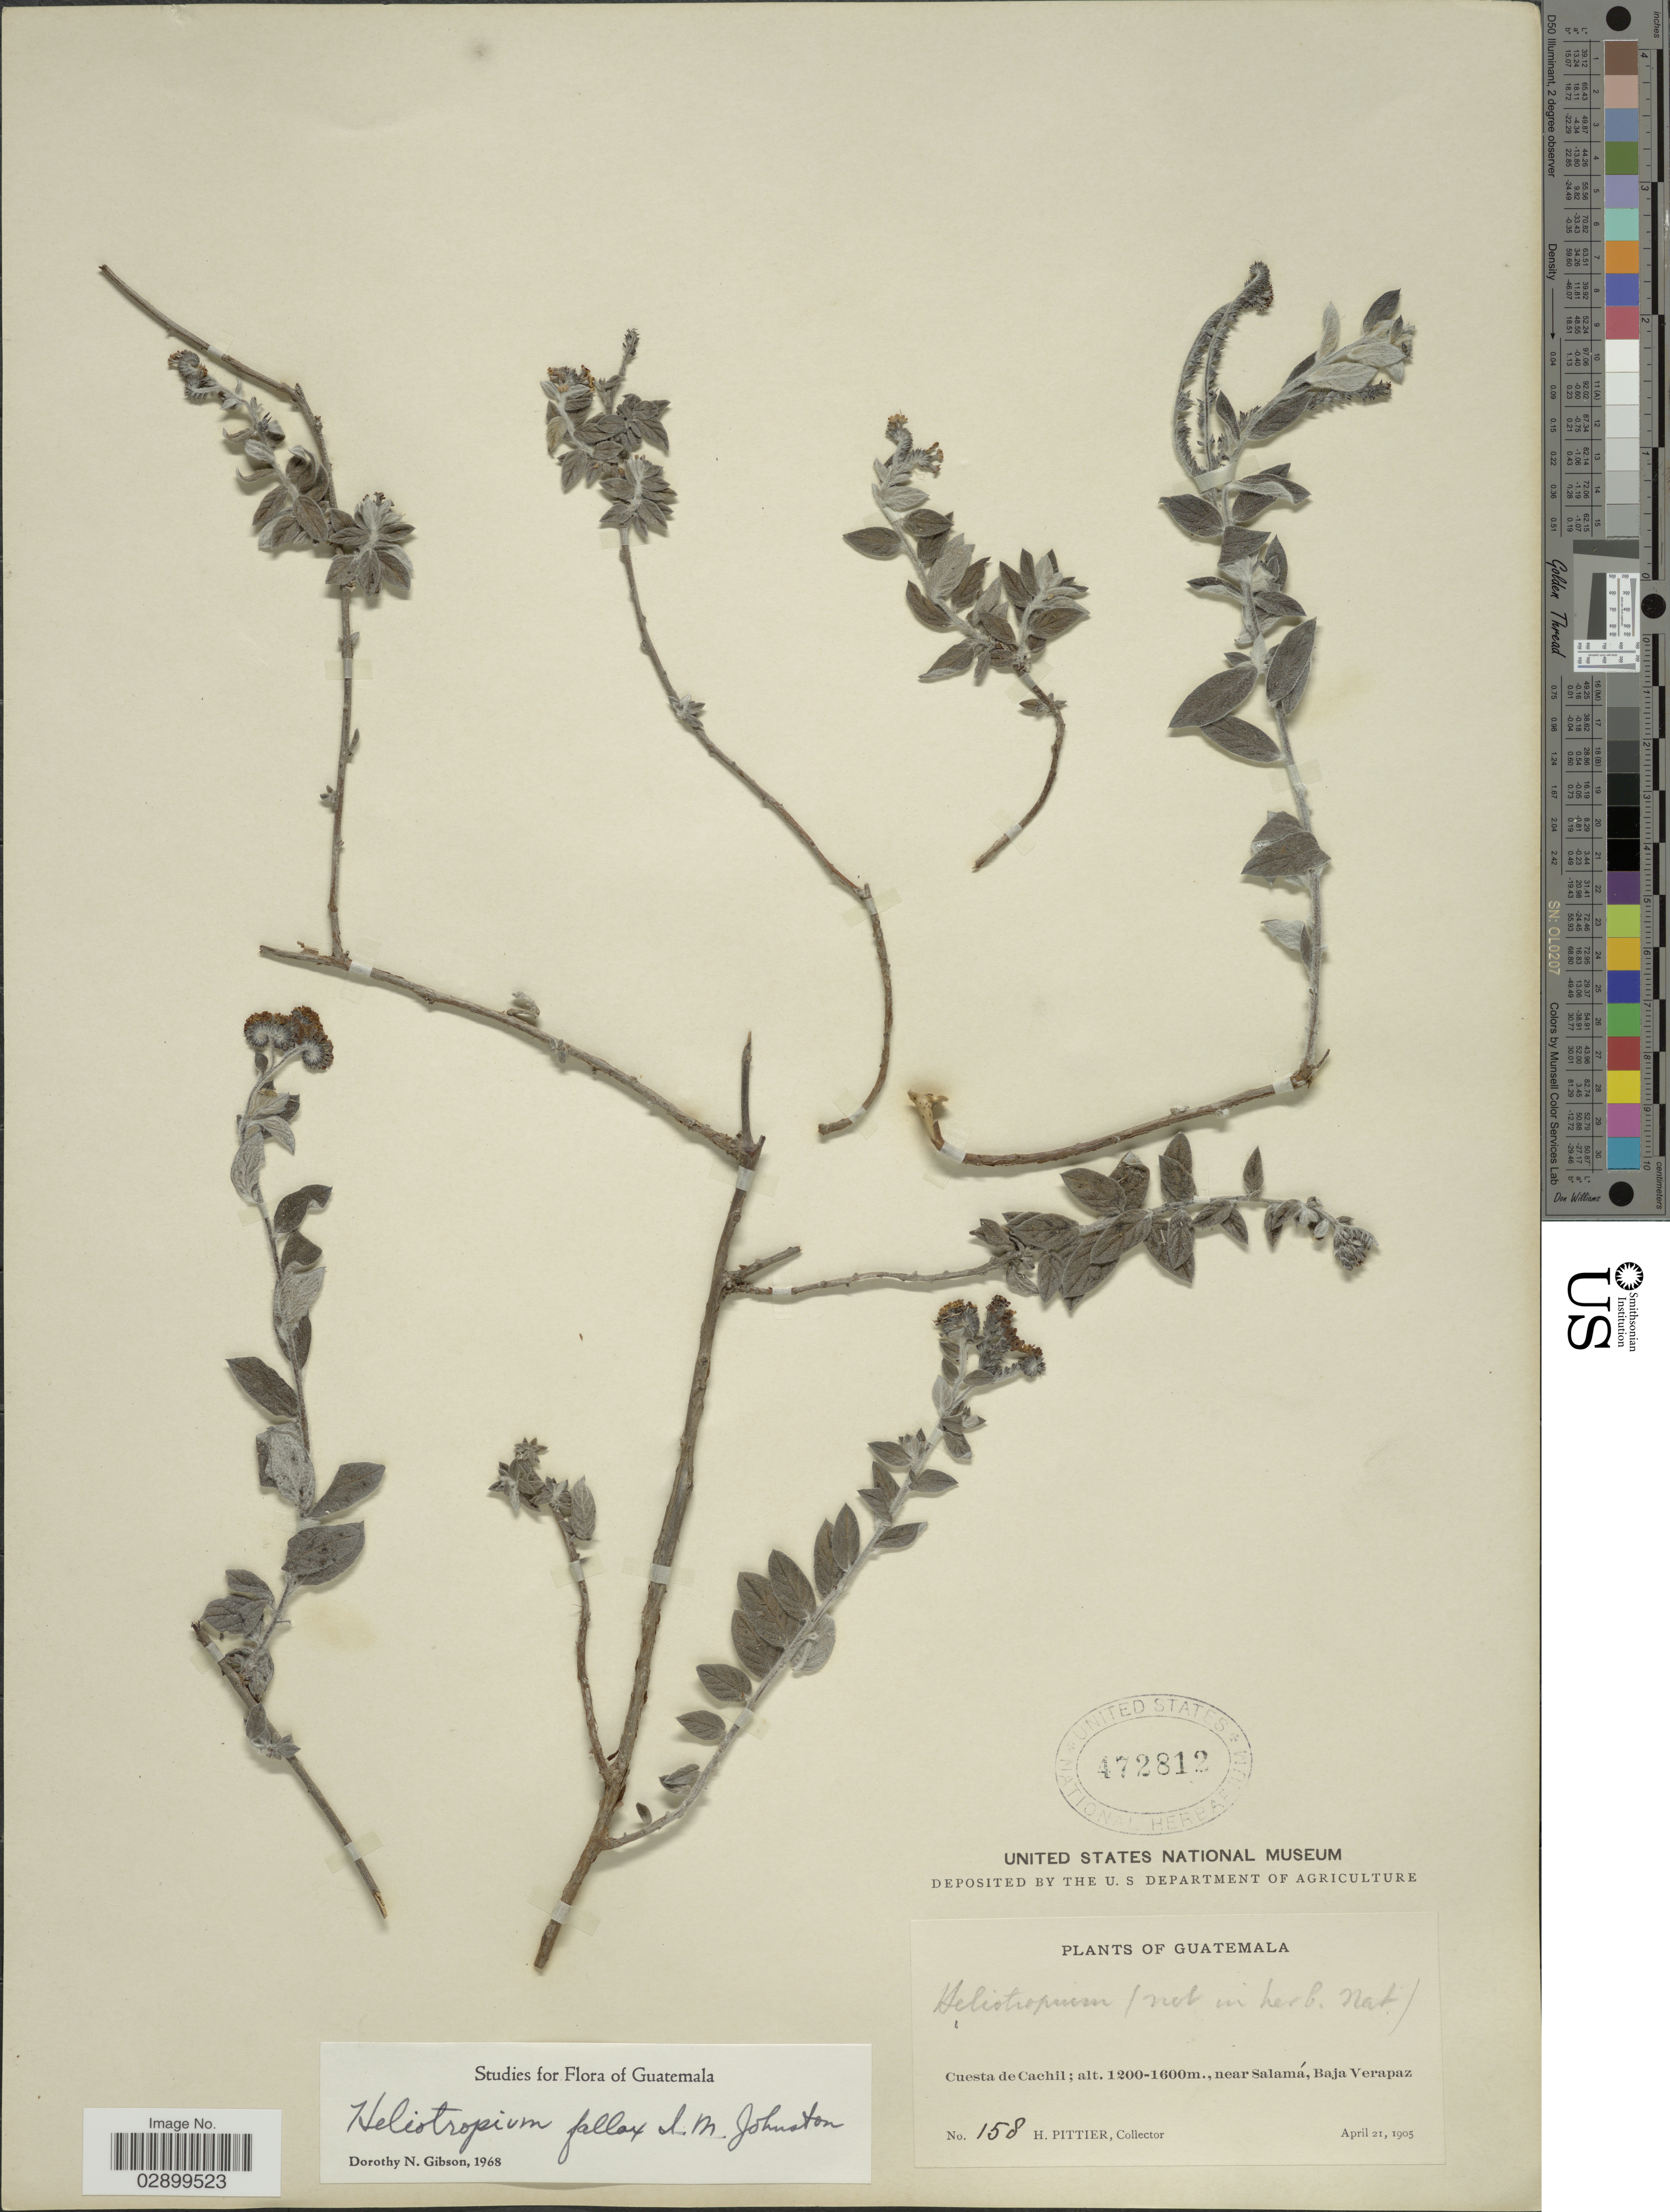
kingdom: Plantae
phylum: Tracheophyta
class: Magnoliopsida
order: Boraginales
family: Heliotropiaceae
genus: Heliotropium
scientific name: Heliotropium fallax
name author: I.M. Johnst.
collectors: H. F. Pittier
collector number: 158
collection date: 1905-04-21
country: Guatemala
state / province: Baja Verapaz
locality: Cuesta de Cachil, near Salamá.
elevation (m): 1200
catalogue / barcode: US 472812